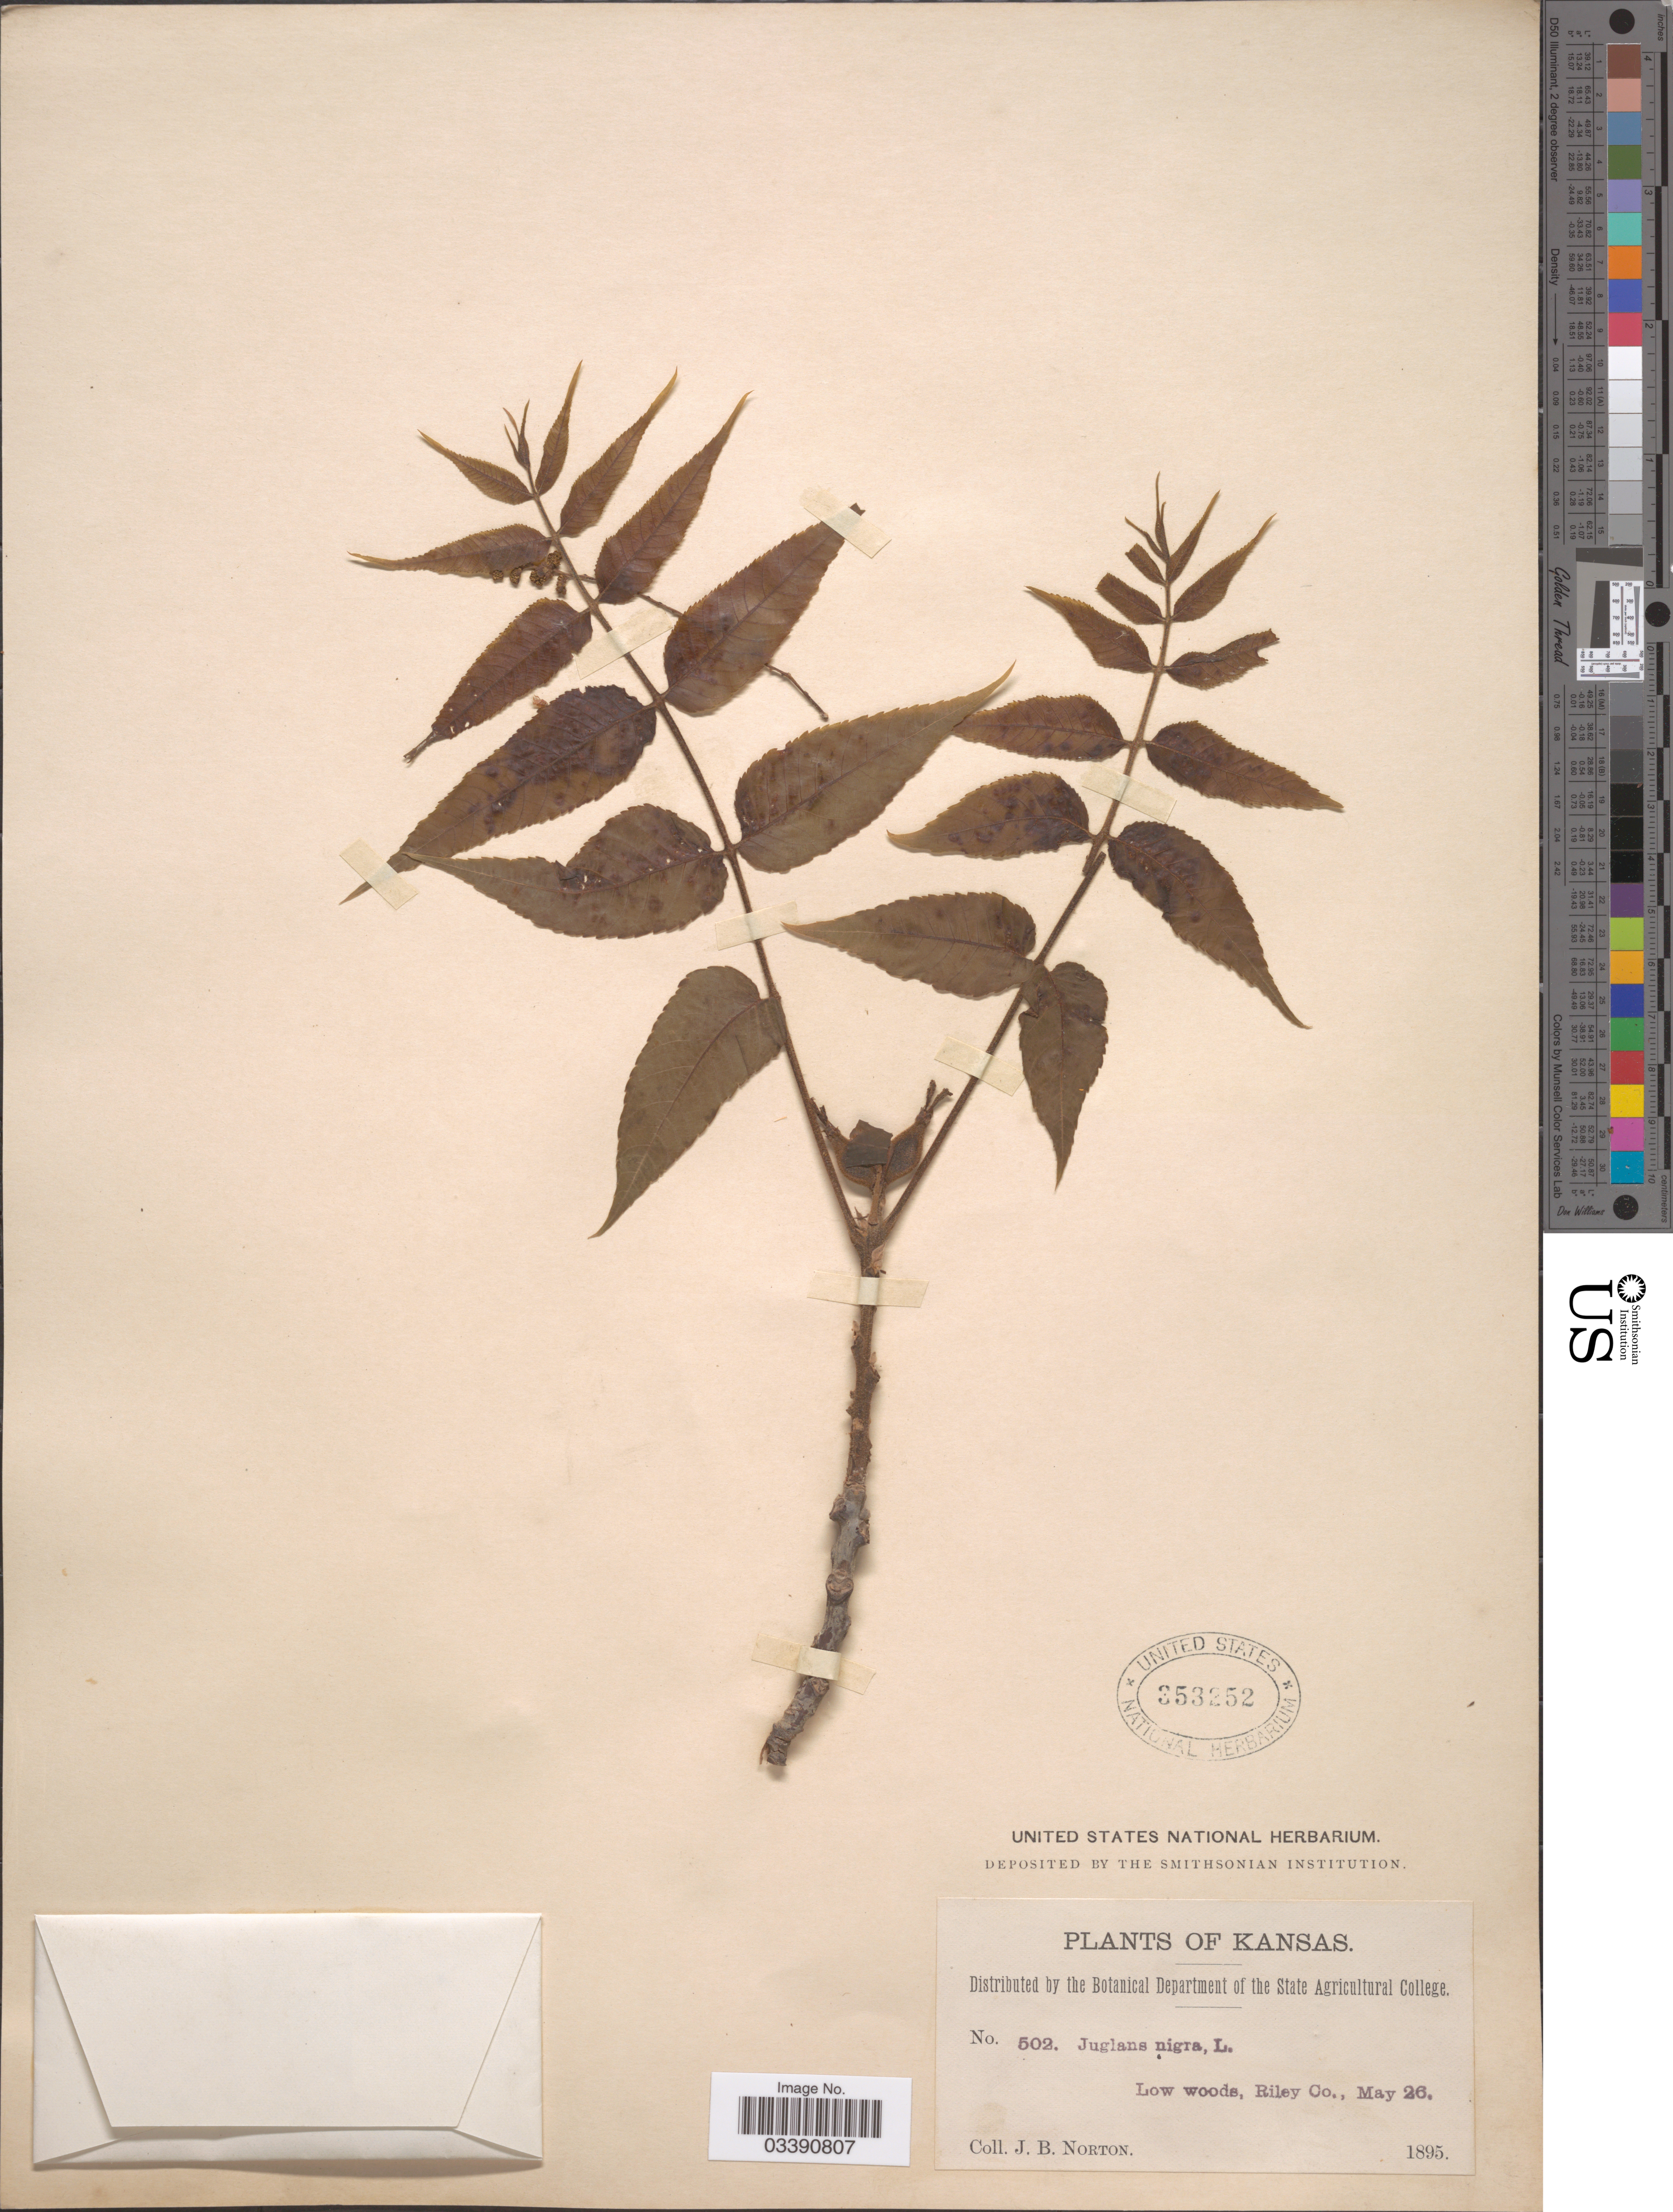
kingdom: Plantae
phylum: Tracheophyta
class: Magnoliopsida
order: Fagales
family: Juglandaceae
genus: Juglans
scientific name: Juglans nigra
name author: L.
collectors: J. B. Norton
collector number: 502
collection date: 1895-05-26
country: United States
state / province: Kansas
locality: Low woods, Riley Co.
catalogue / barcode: US 353252